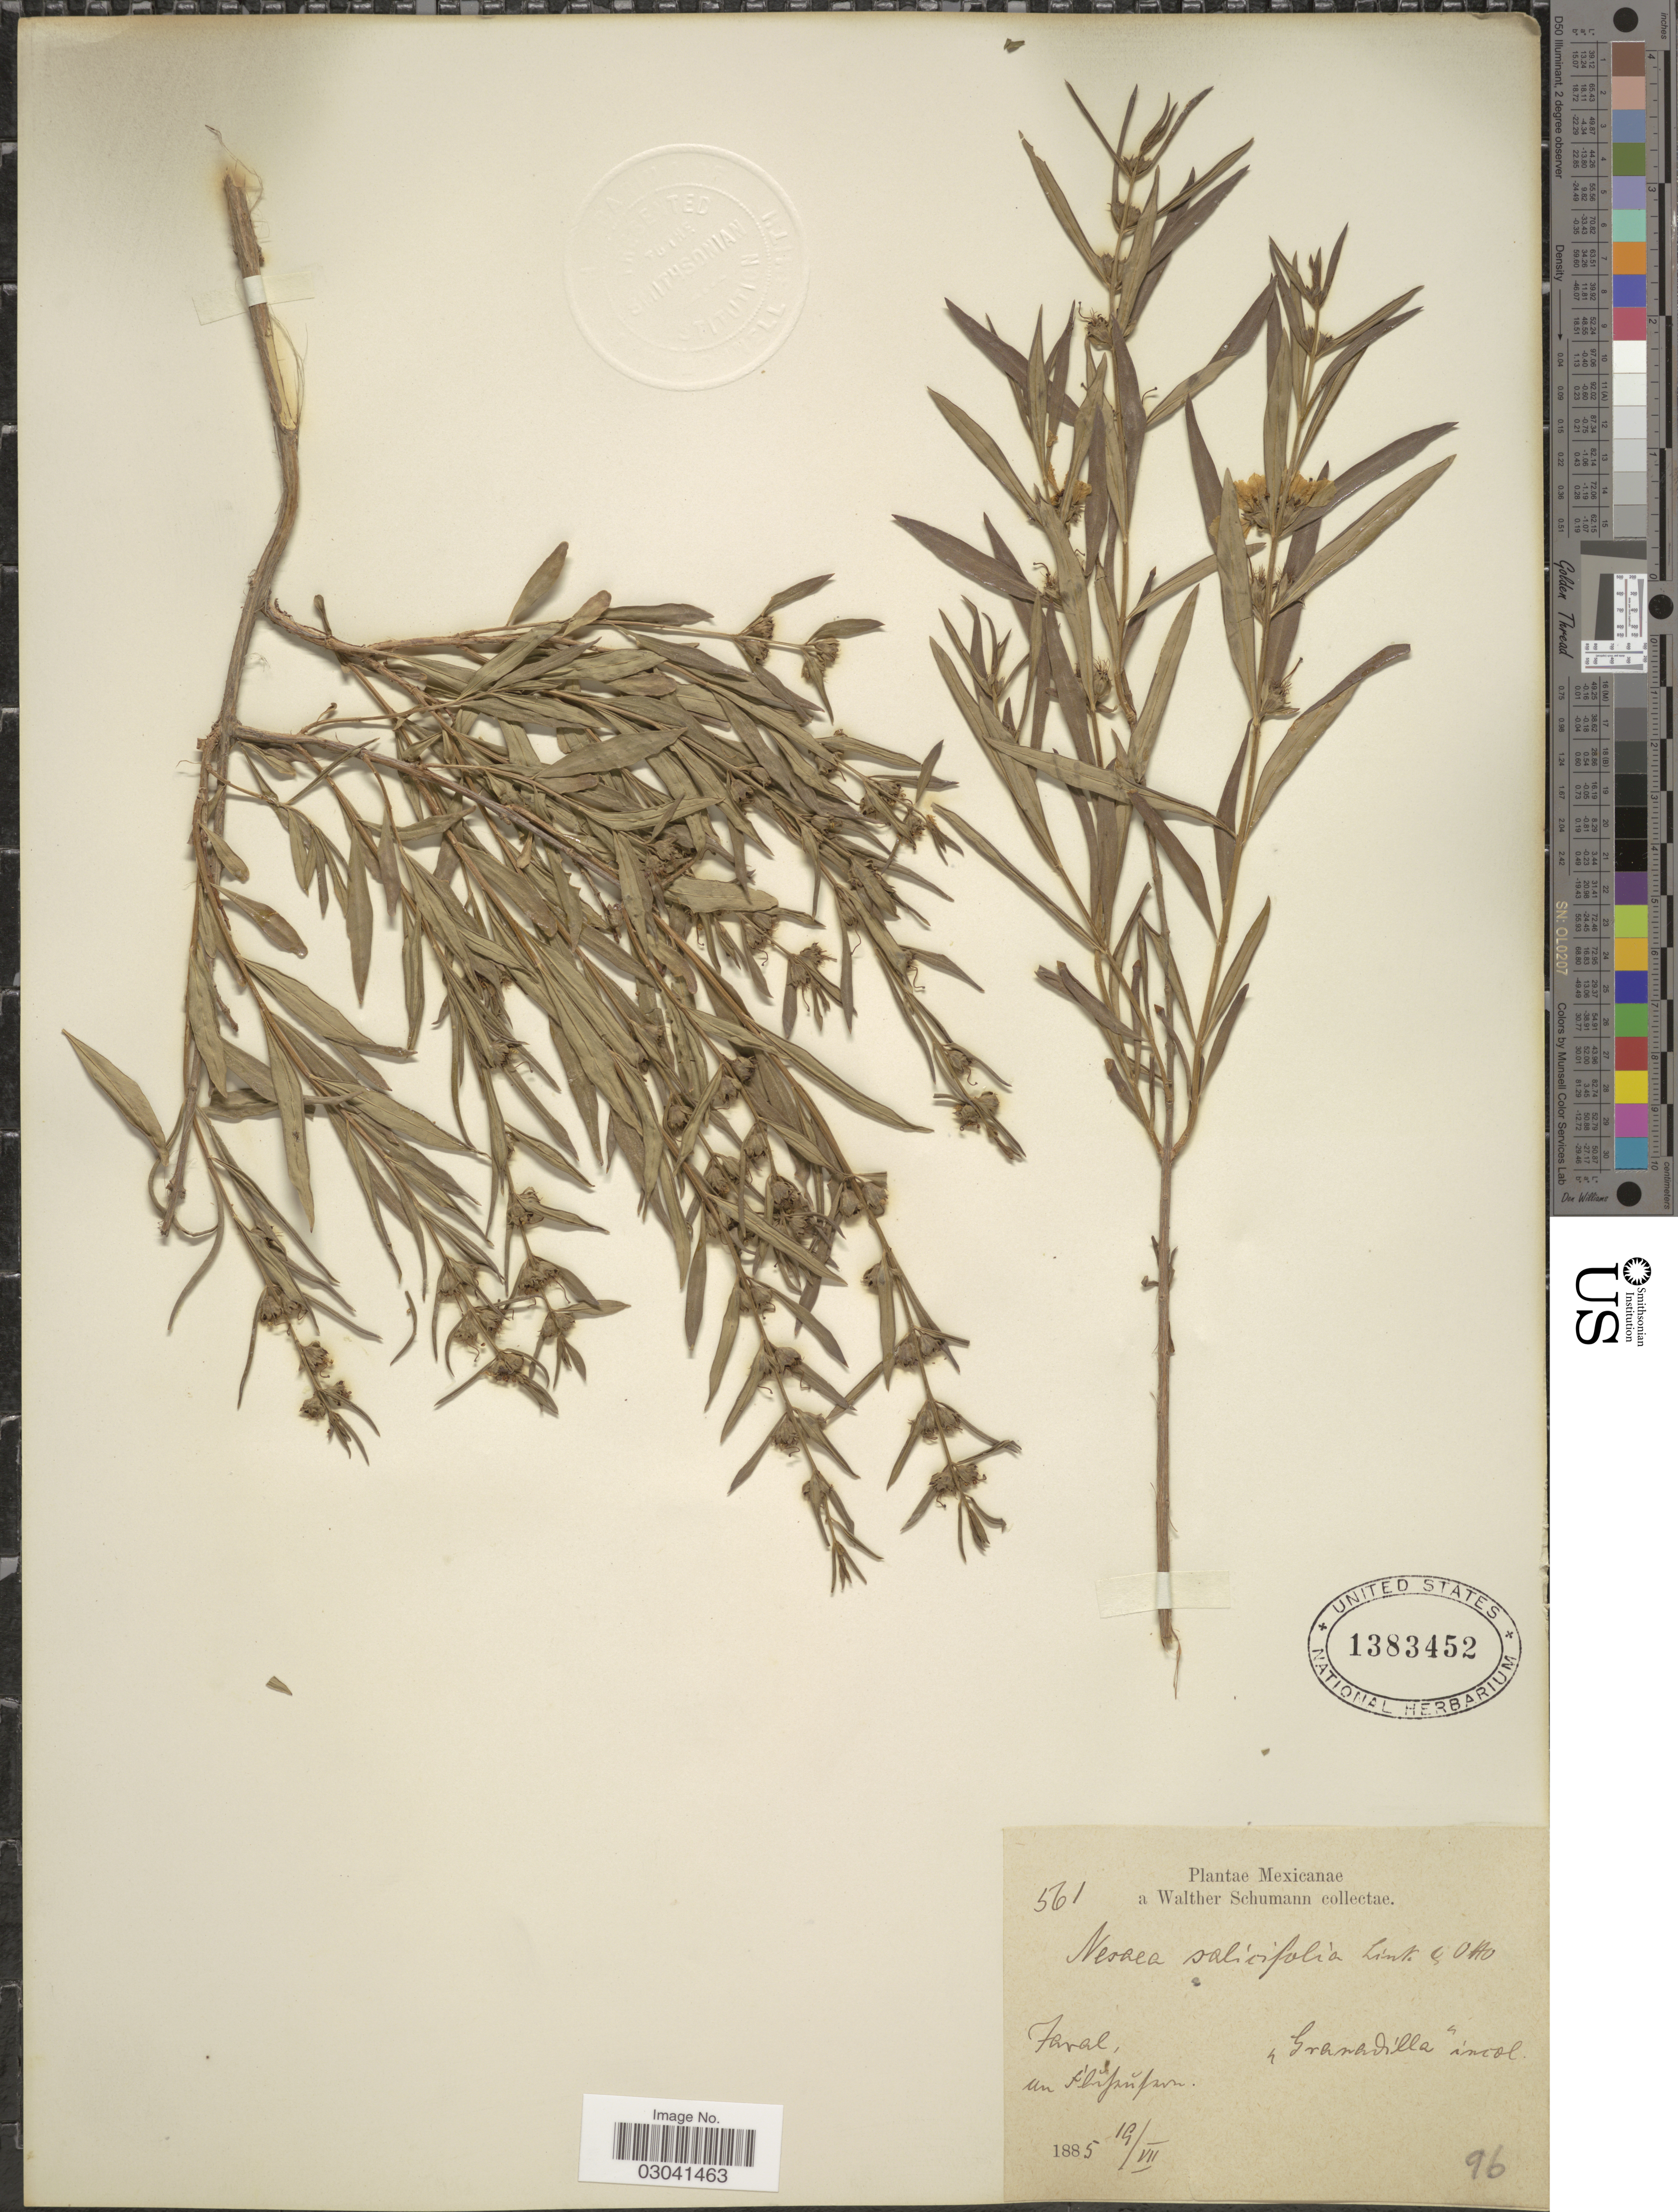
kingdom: Plantae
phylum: Tracheophyta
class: Magnoliopsida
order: Myrtales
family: Lythraceae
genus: Heimia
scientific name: Heimia salicifolia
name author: Link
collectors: W. Schumann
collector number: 561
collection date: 1885-07-19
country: Mexico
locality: Faral a Granavilla.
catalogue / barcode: US 1383452